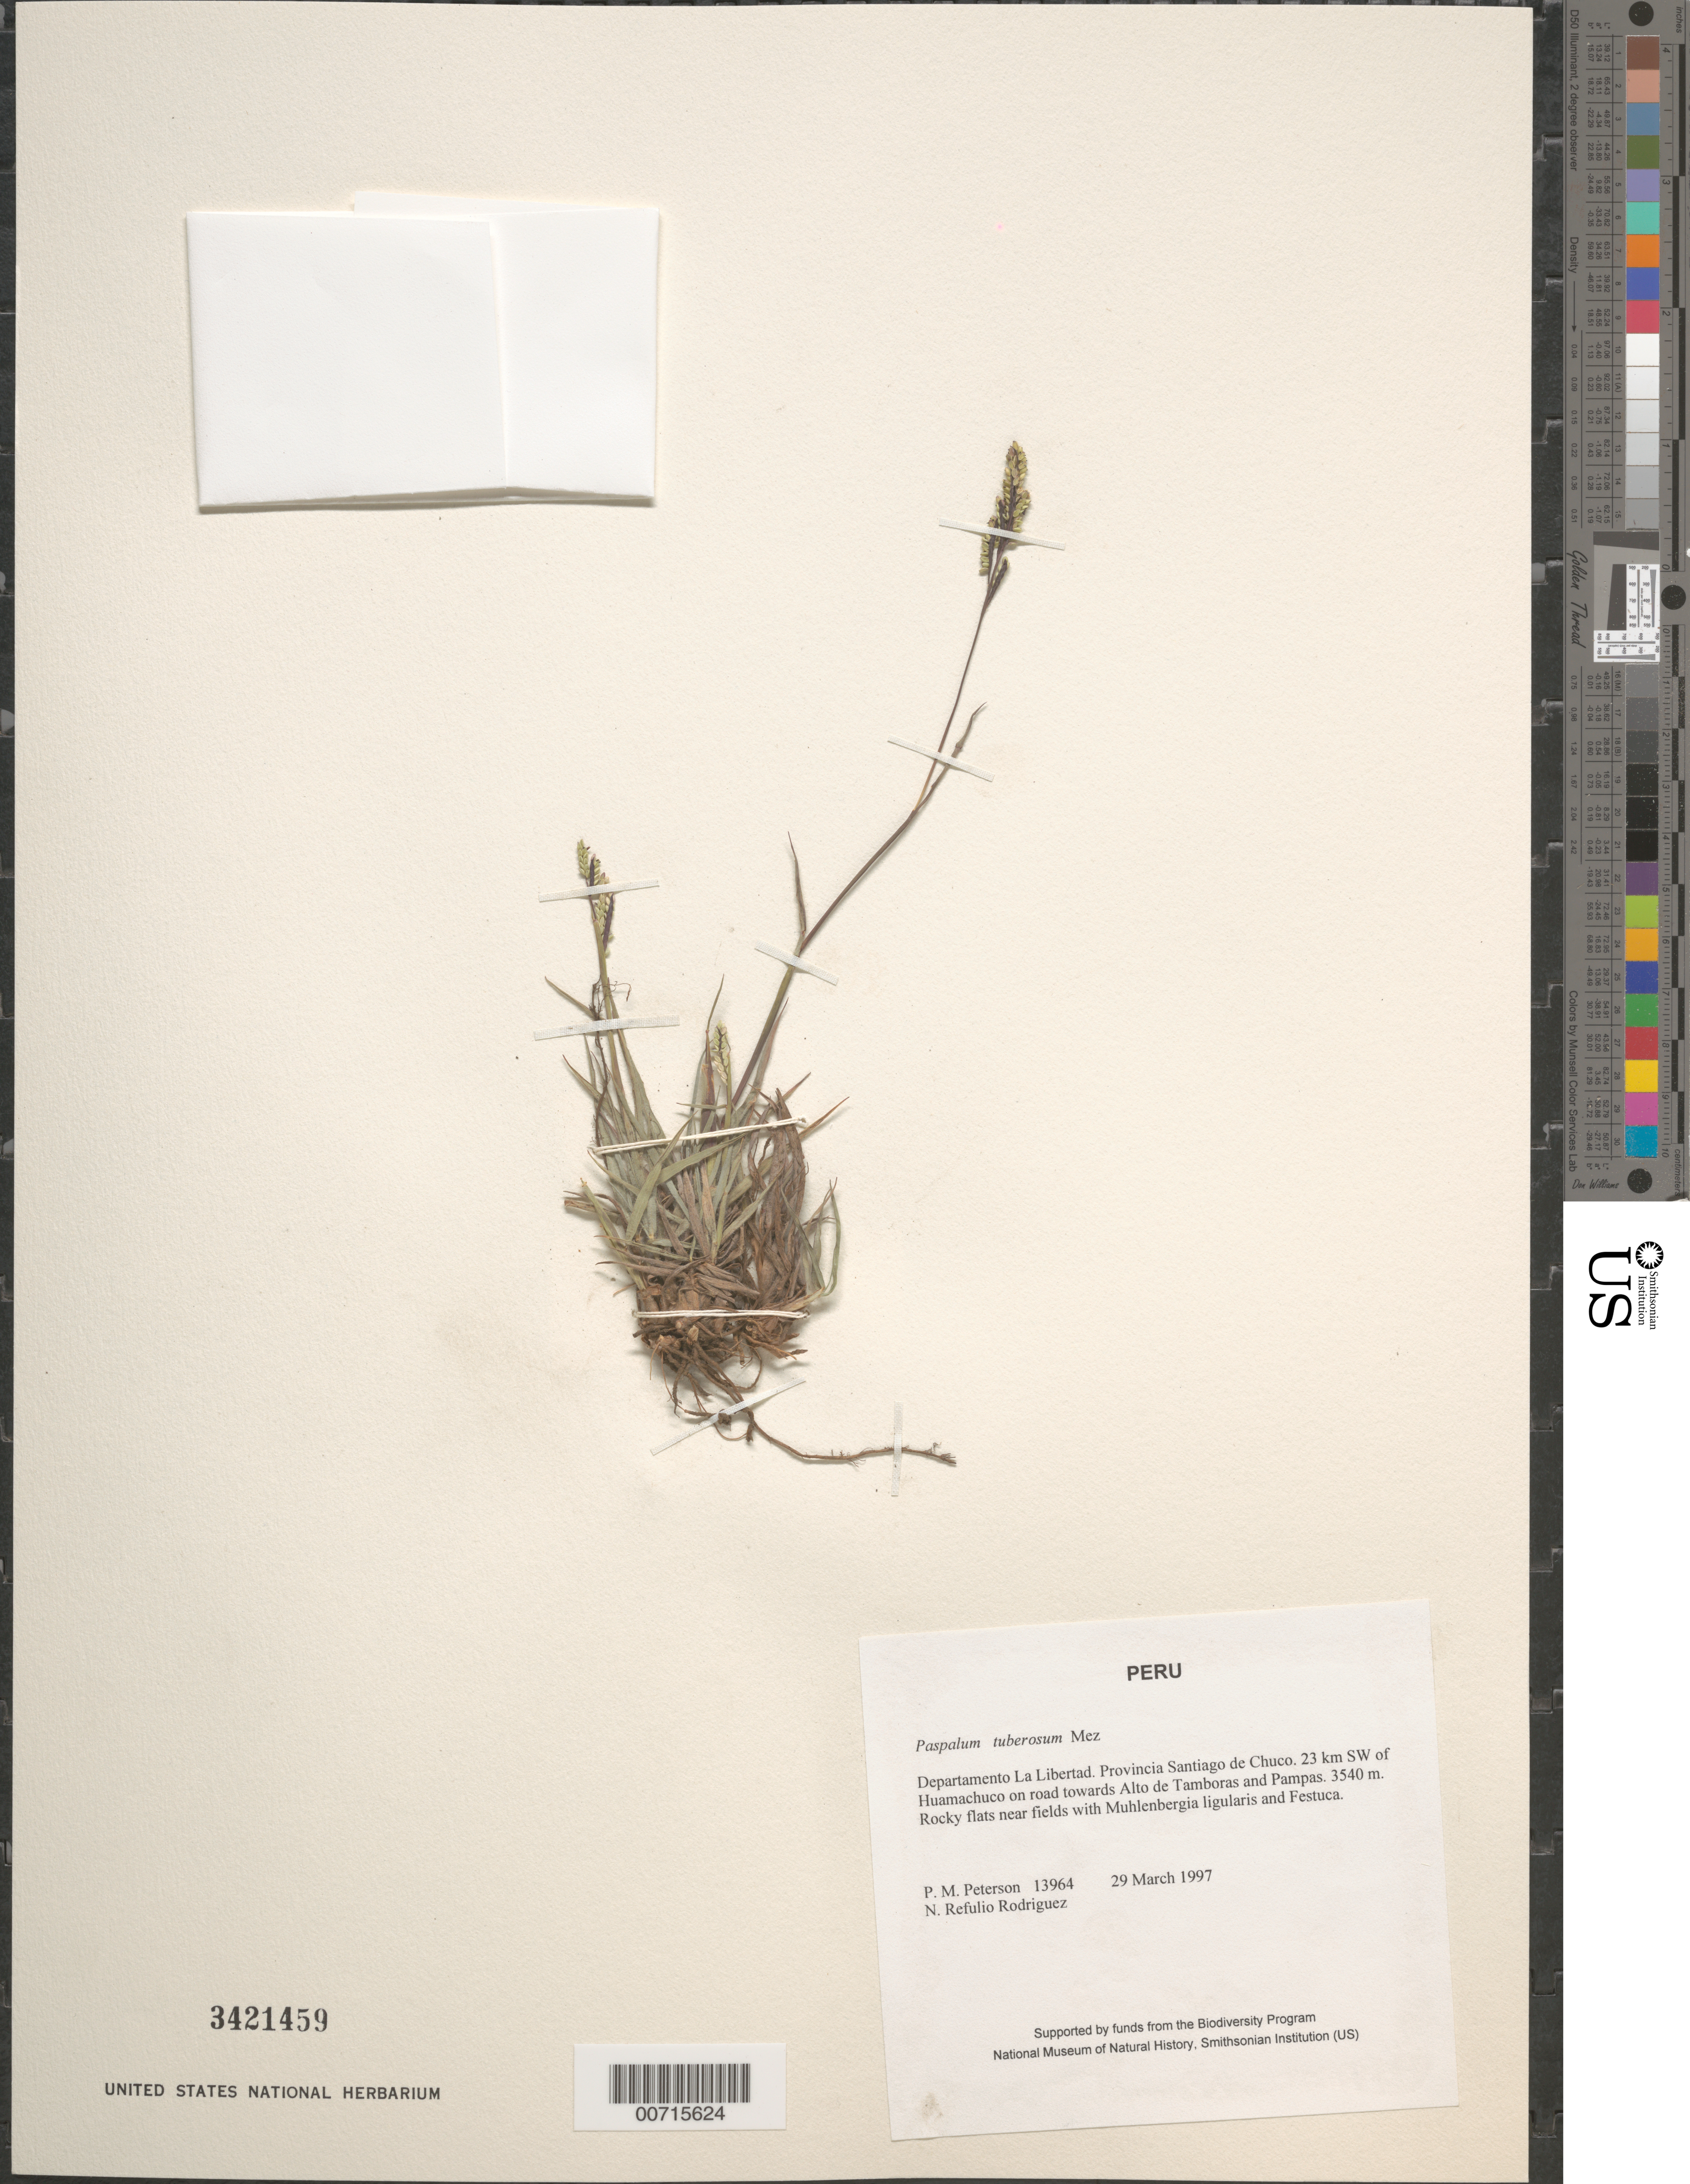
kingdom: Plantae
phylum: Tracheophyta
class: Liliopsida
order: Poales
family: Poaceae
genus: Paspalum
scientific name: Paspalum tuberosum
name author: Mez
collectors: P. M. Peterson & N. Refulio-Rodríguez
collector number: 13964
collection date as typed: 29 Mar 1997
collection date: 1997-03-29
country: Peru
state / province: La Libertad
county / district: Santiago de Chuco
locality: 23 km SW of Huamachuco on road towards Alto de Tamboras and Pampas.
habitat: Rocky flats near fields with Muhlenbergia ligularis and Festuca.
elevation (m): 3540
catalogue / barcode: US 3421459